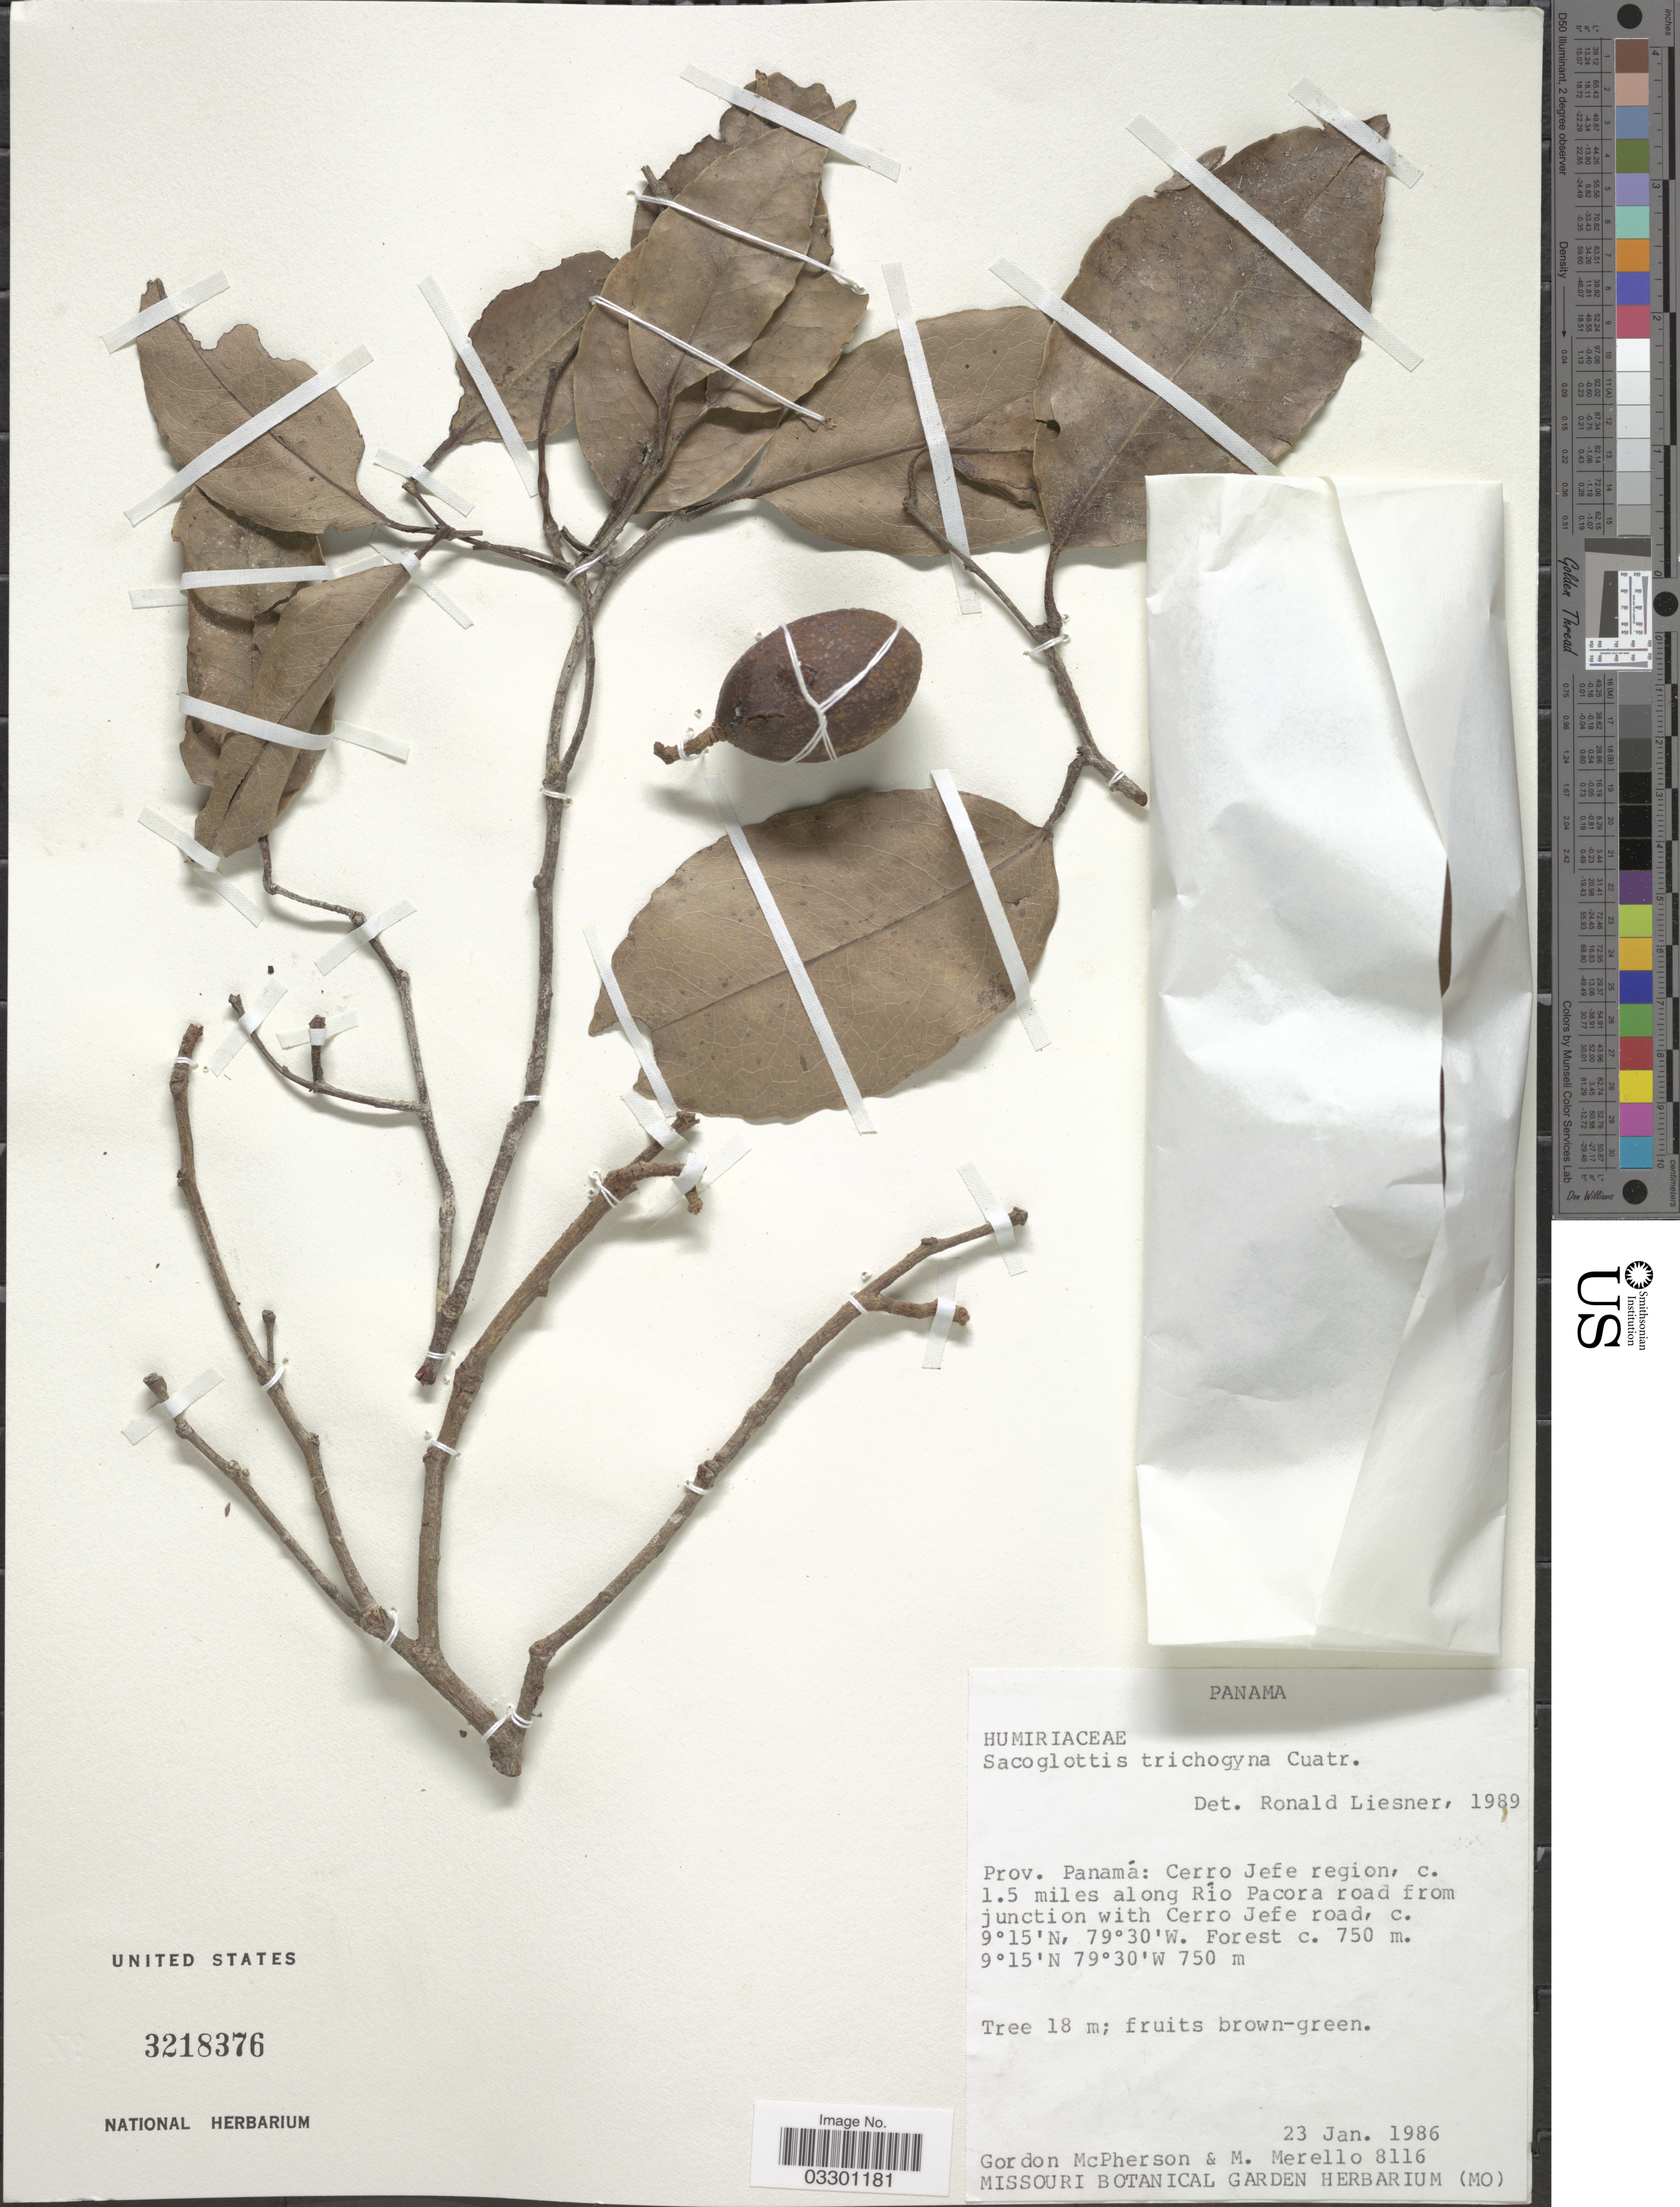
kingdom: Plantae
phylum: Tracheophyta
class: Magnoliopsida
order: Malpighiales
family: Humiriaceae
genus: Sacoglottis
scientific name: Sacoglottis trichogyna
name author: Cuatrec.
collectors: G. D. McPherson & M. Merello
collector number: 8116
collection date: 1986-01-23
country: Panama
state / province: Panamá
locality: Cerro Jefe region, c. 1.5 miles along Río Pacora road from junction with Cerro Jefe road.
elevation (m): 750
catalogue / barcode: US 3218376